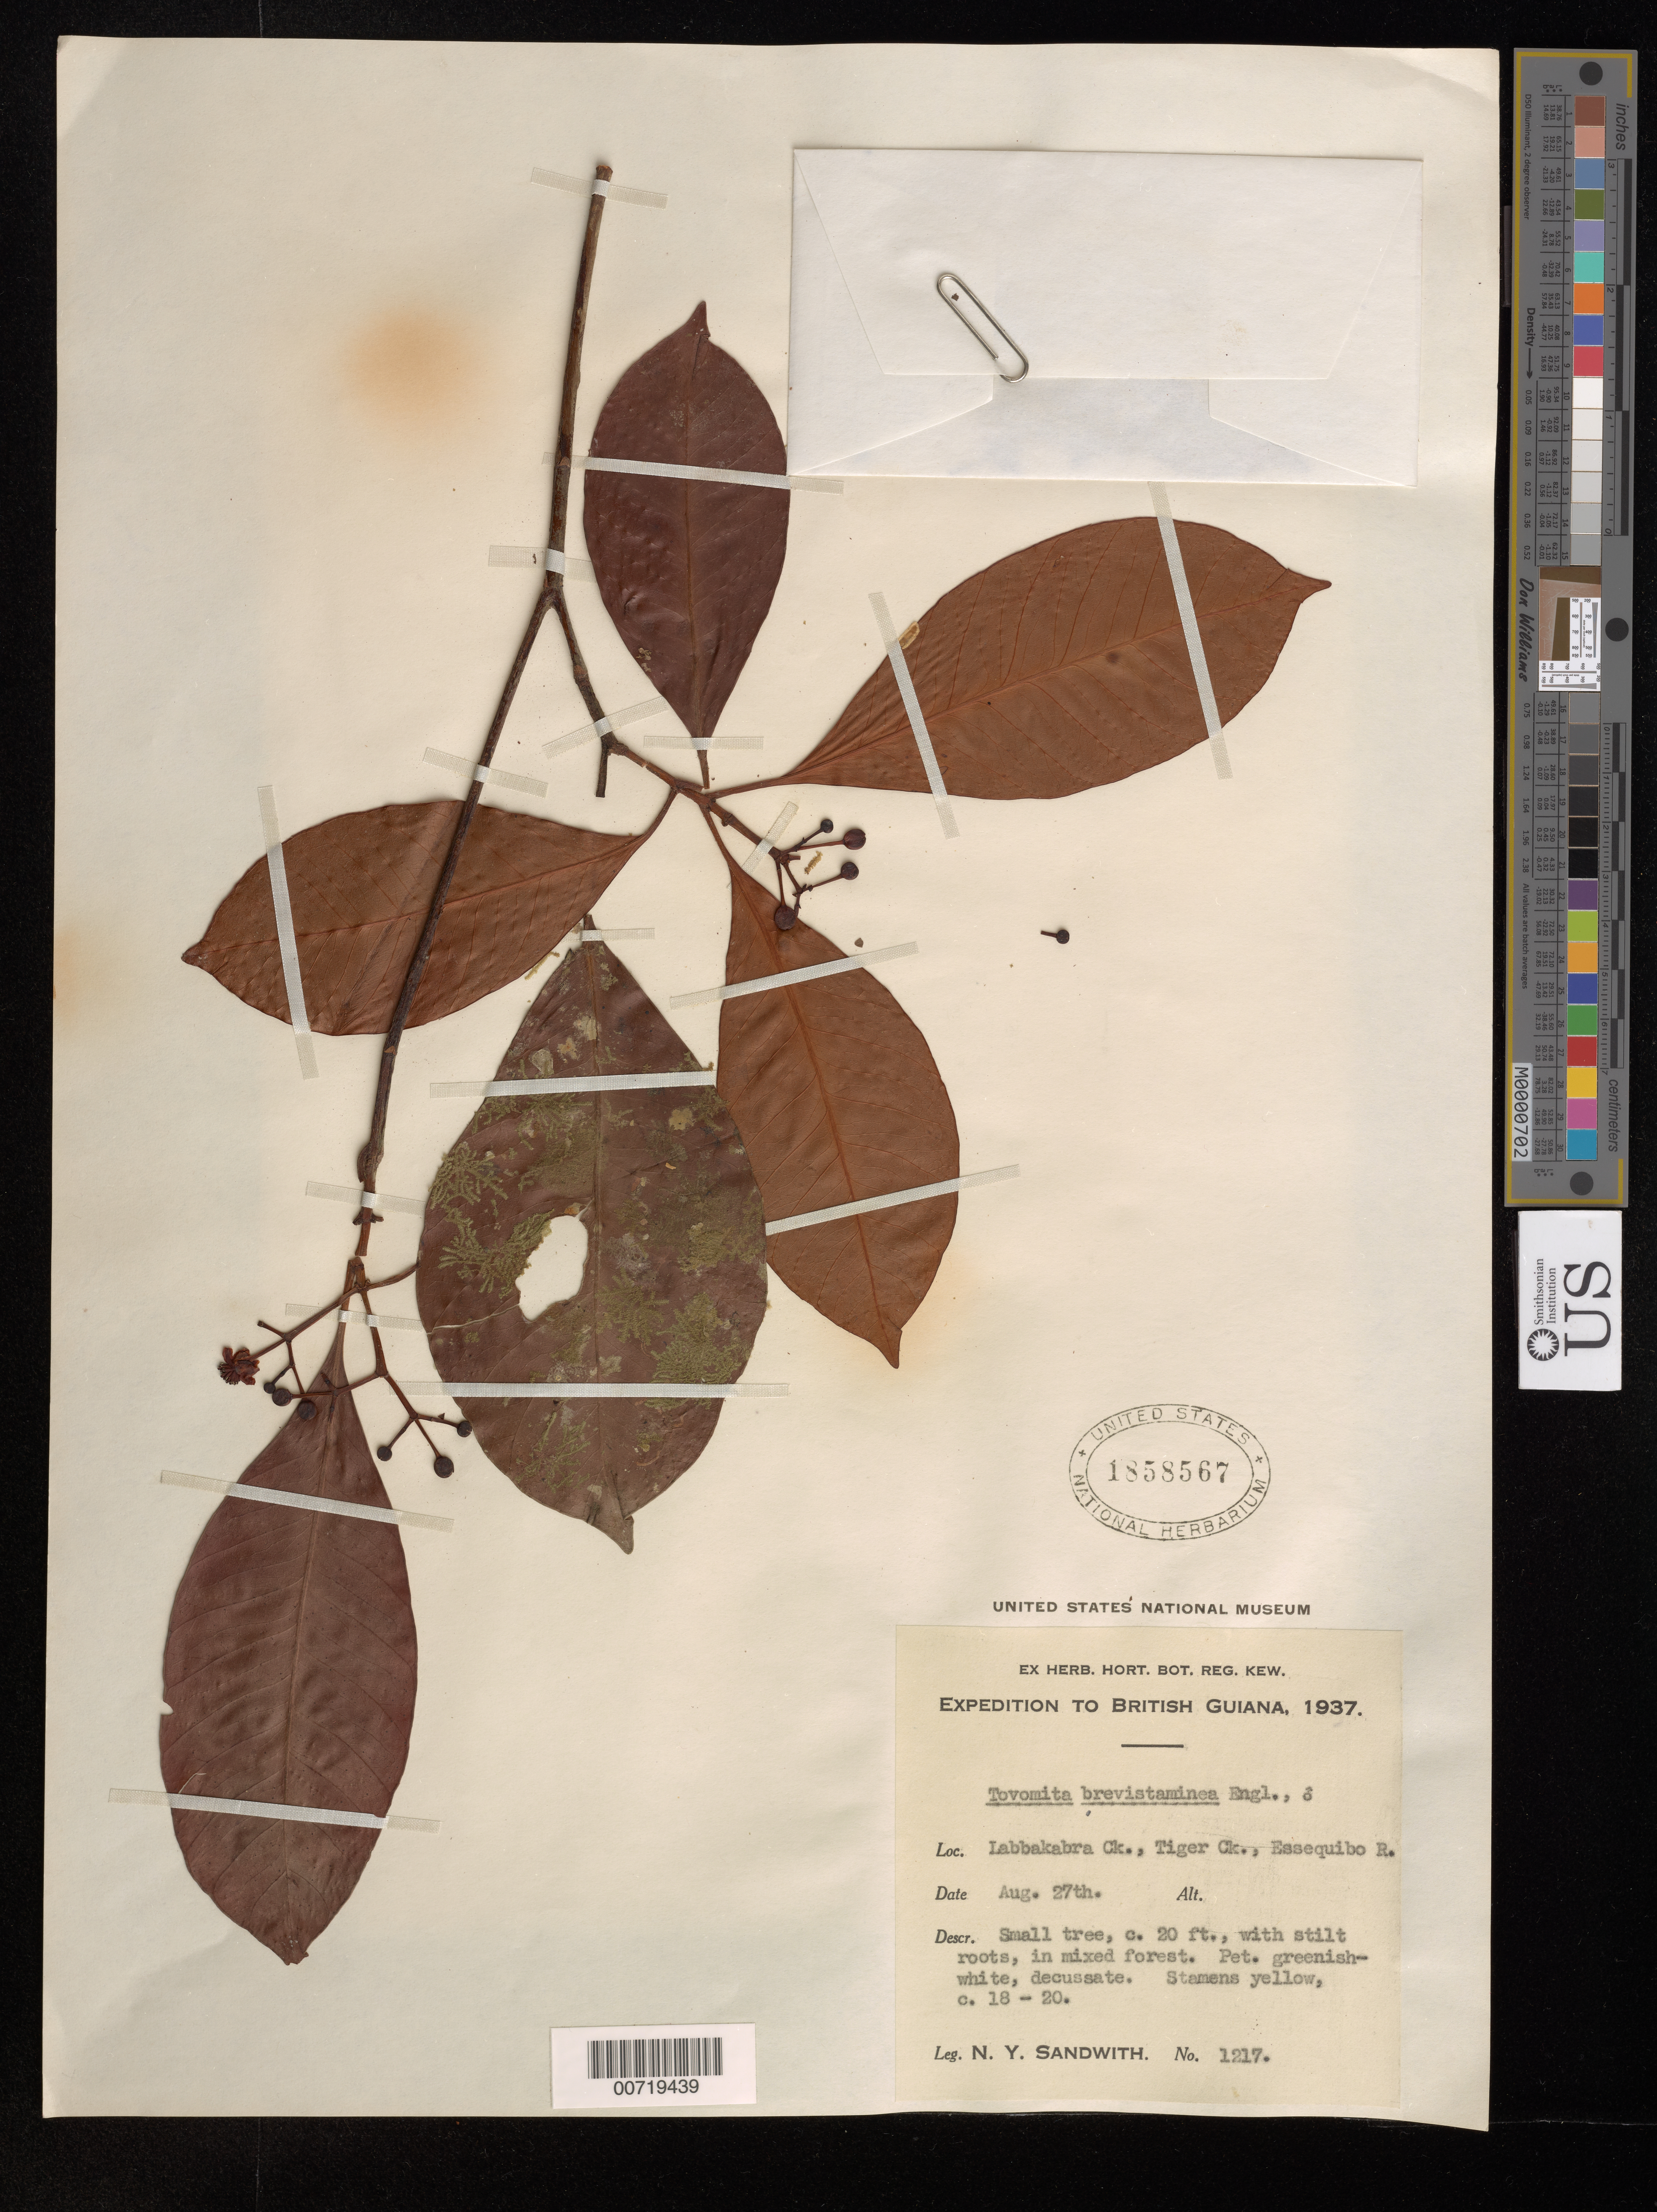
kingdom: Plantae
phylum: Tracheophyta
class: Magnoliopsida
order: Malpighiales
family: Clusiaceae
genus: Tovomita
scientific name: Tovomita brevistaminea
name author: Engl.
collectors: N. Y. Sandwith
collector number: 1217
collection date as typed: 27-Aug-37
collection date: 1937-08-27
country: Guyana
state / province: Cuyuni-Mazaruni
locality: Labbakabra Creek, Tiger Creek, Essequibo R.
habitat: Mixed forest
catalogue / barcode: US 1858567